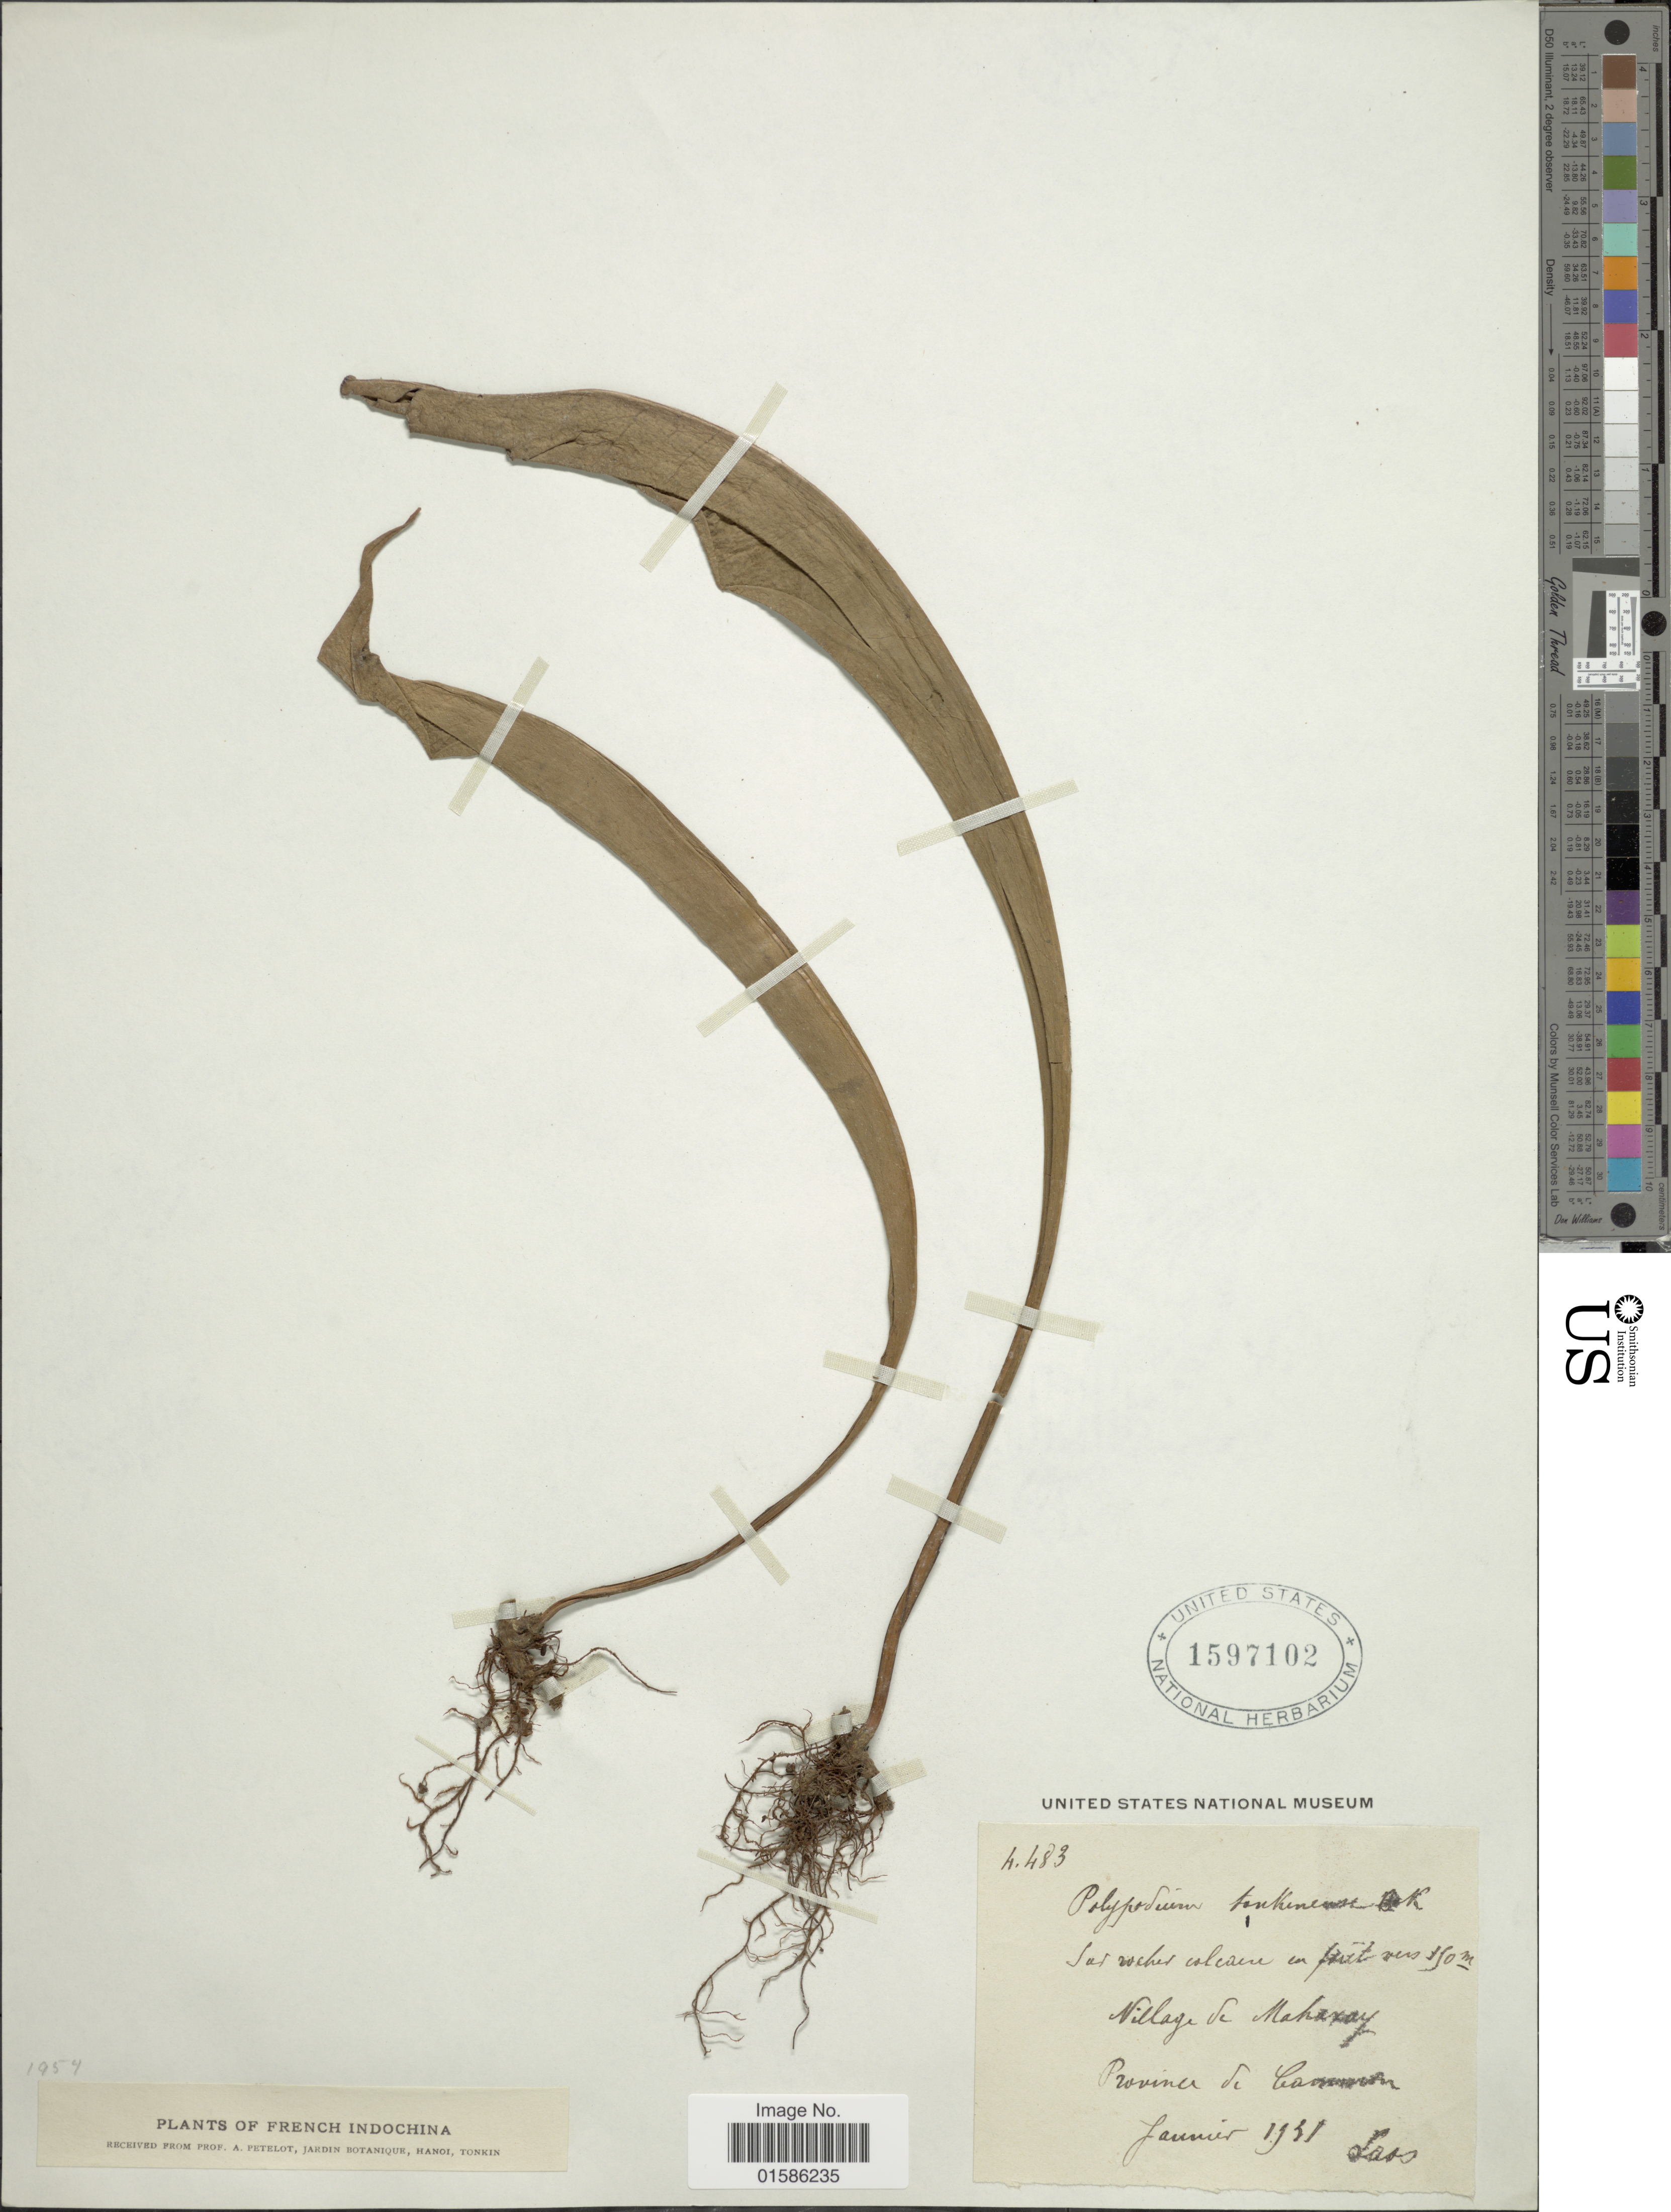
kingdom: Plantae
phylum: Tracheophyta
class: Polypodiopsida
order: Polypodiales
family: Polypodiaceae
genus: Microsorum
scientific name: Microsorum tonkinense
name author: (Baker)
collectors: A. Petelot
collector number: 4483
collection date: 1931-01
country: Laos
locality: Village de Nahaxay, province de [illegible text]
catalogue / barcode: US 1597102